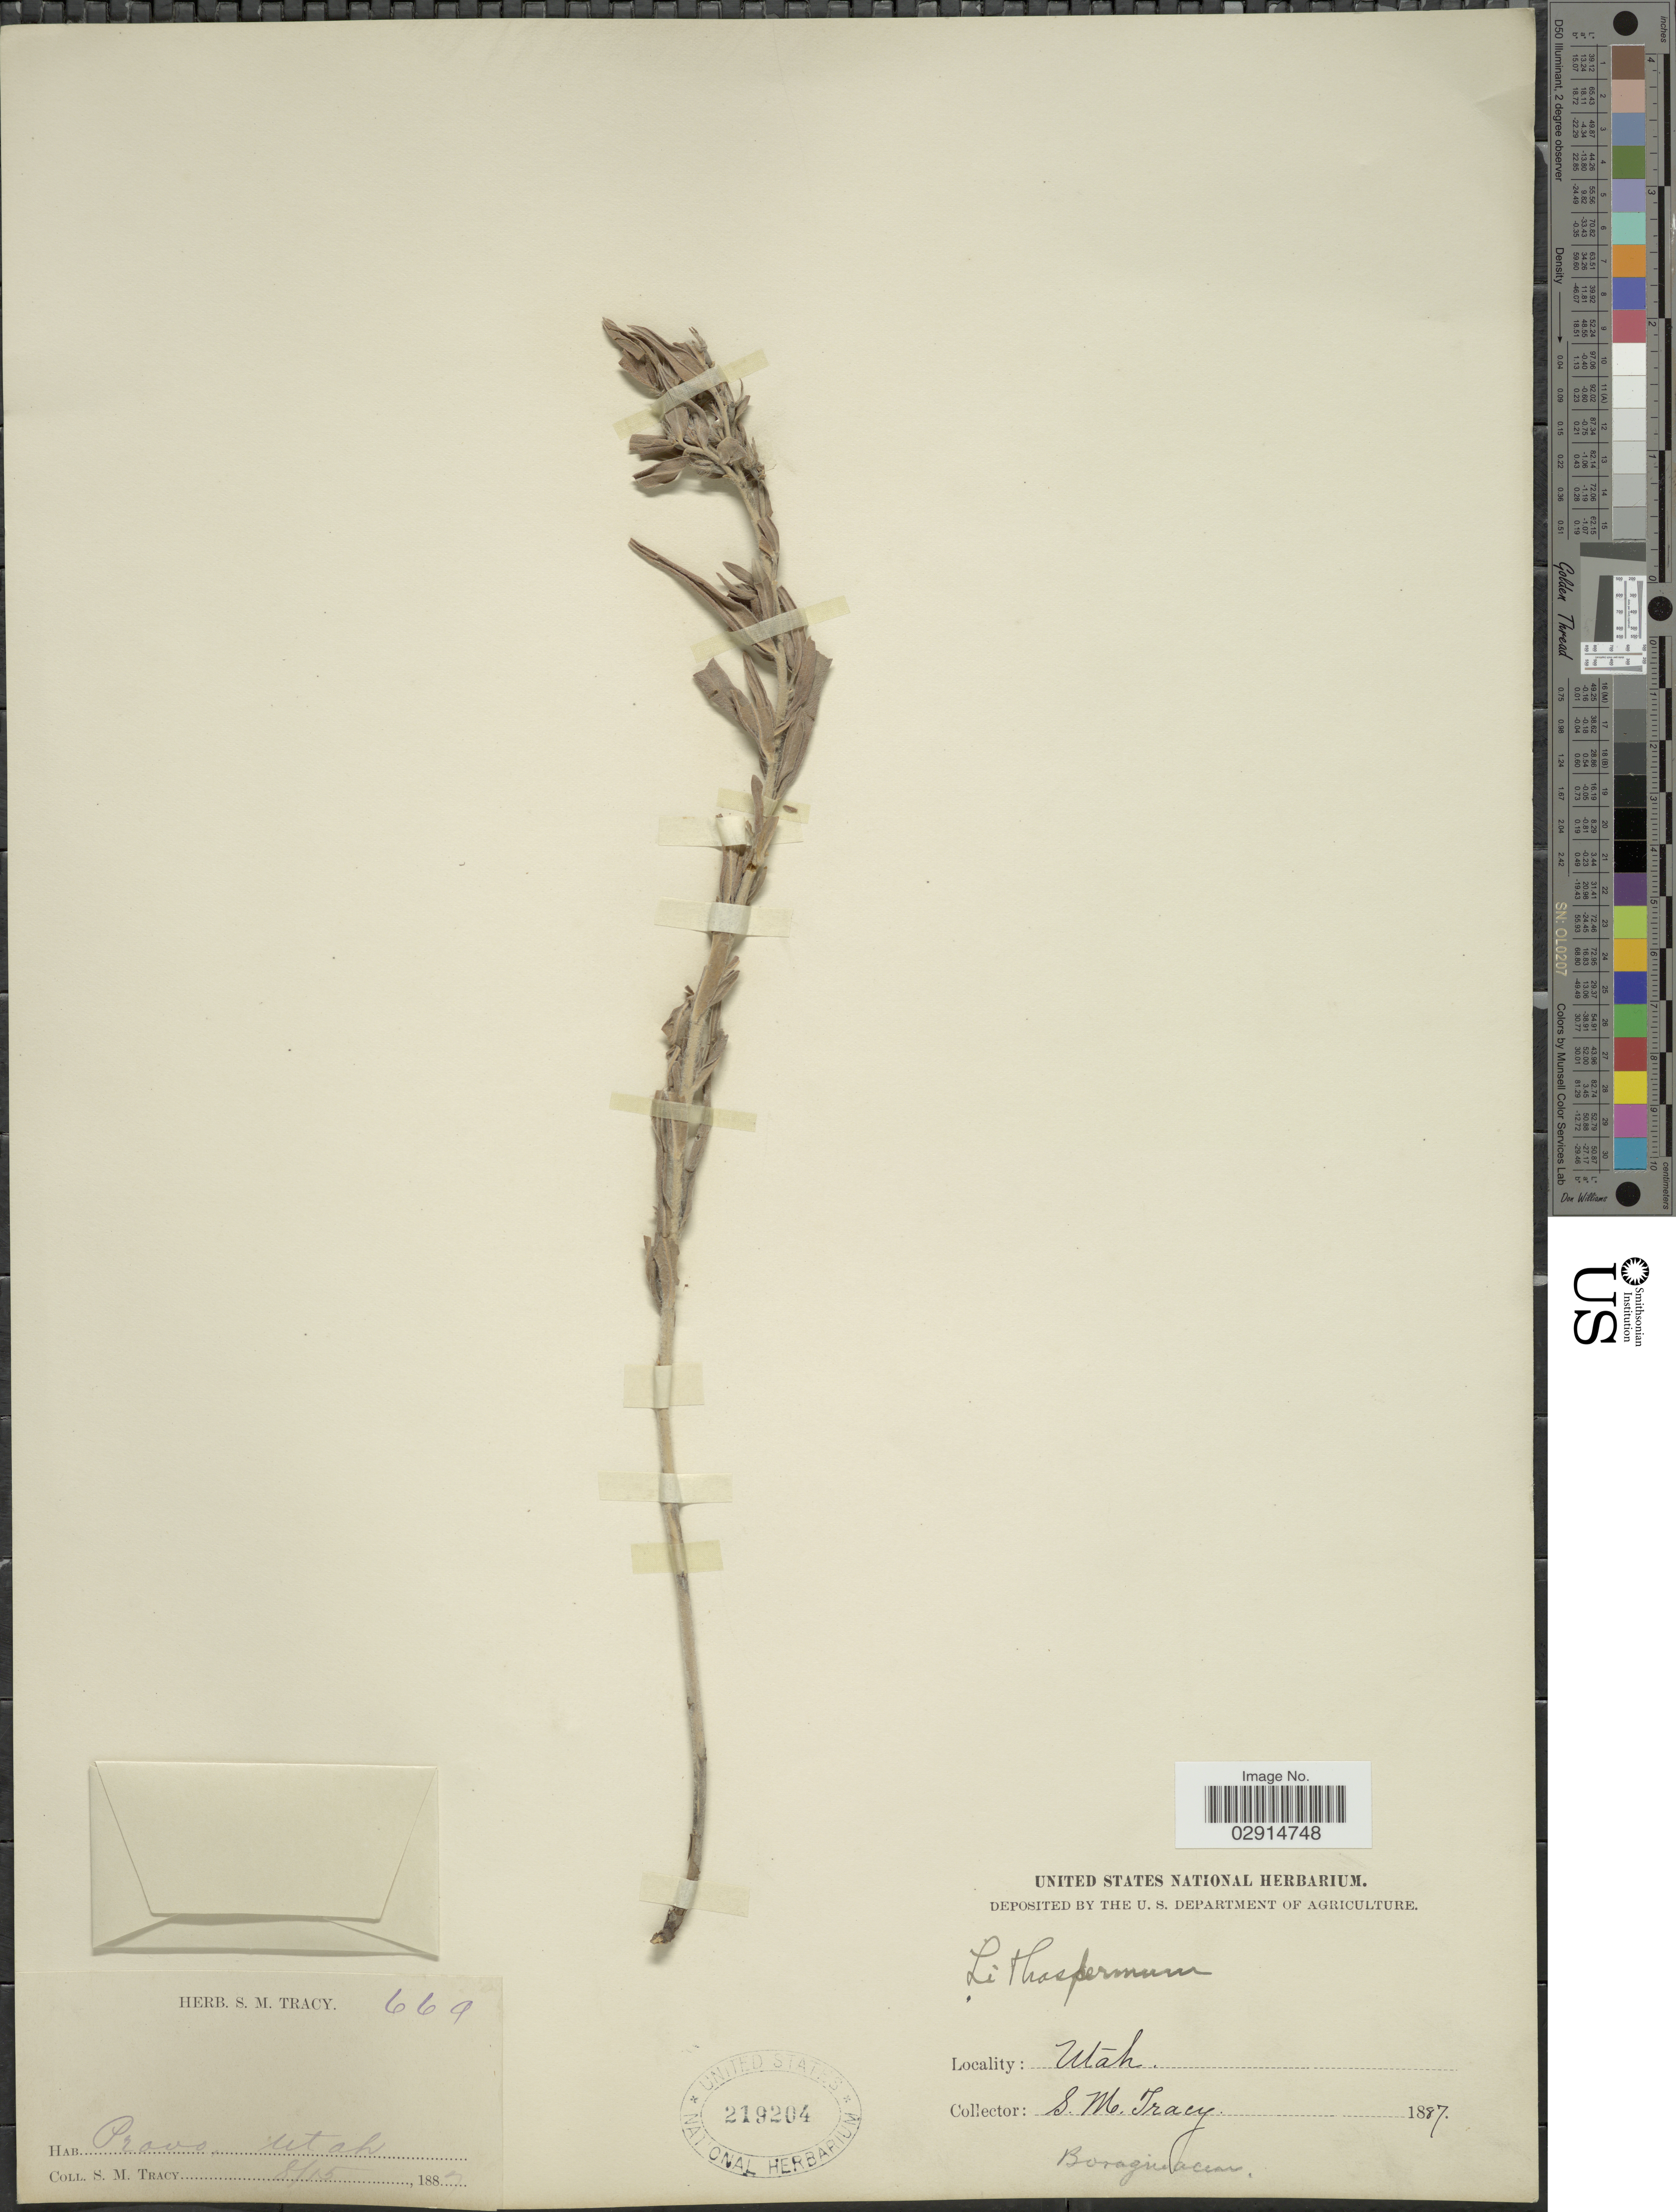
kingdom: Plantae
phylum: Tracheophyta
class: Magnoliopsida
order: Boraginales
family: Boraginaceae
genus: Lithospermum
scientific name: Lithospermum ruderale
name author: Douglas ex Lehm.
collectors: S. M. Tracy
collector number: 669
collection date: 1887-08-15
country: United States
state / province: Utah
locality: Provo.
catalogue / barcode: US 219204